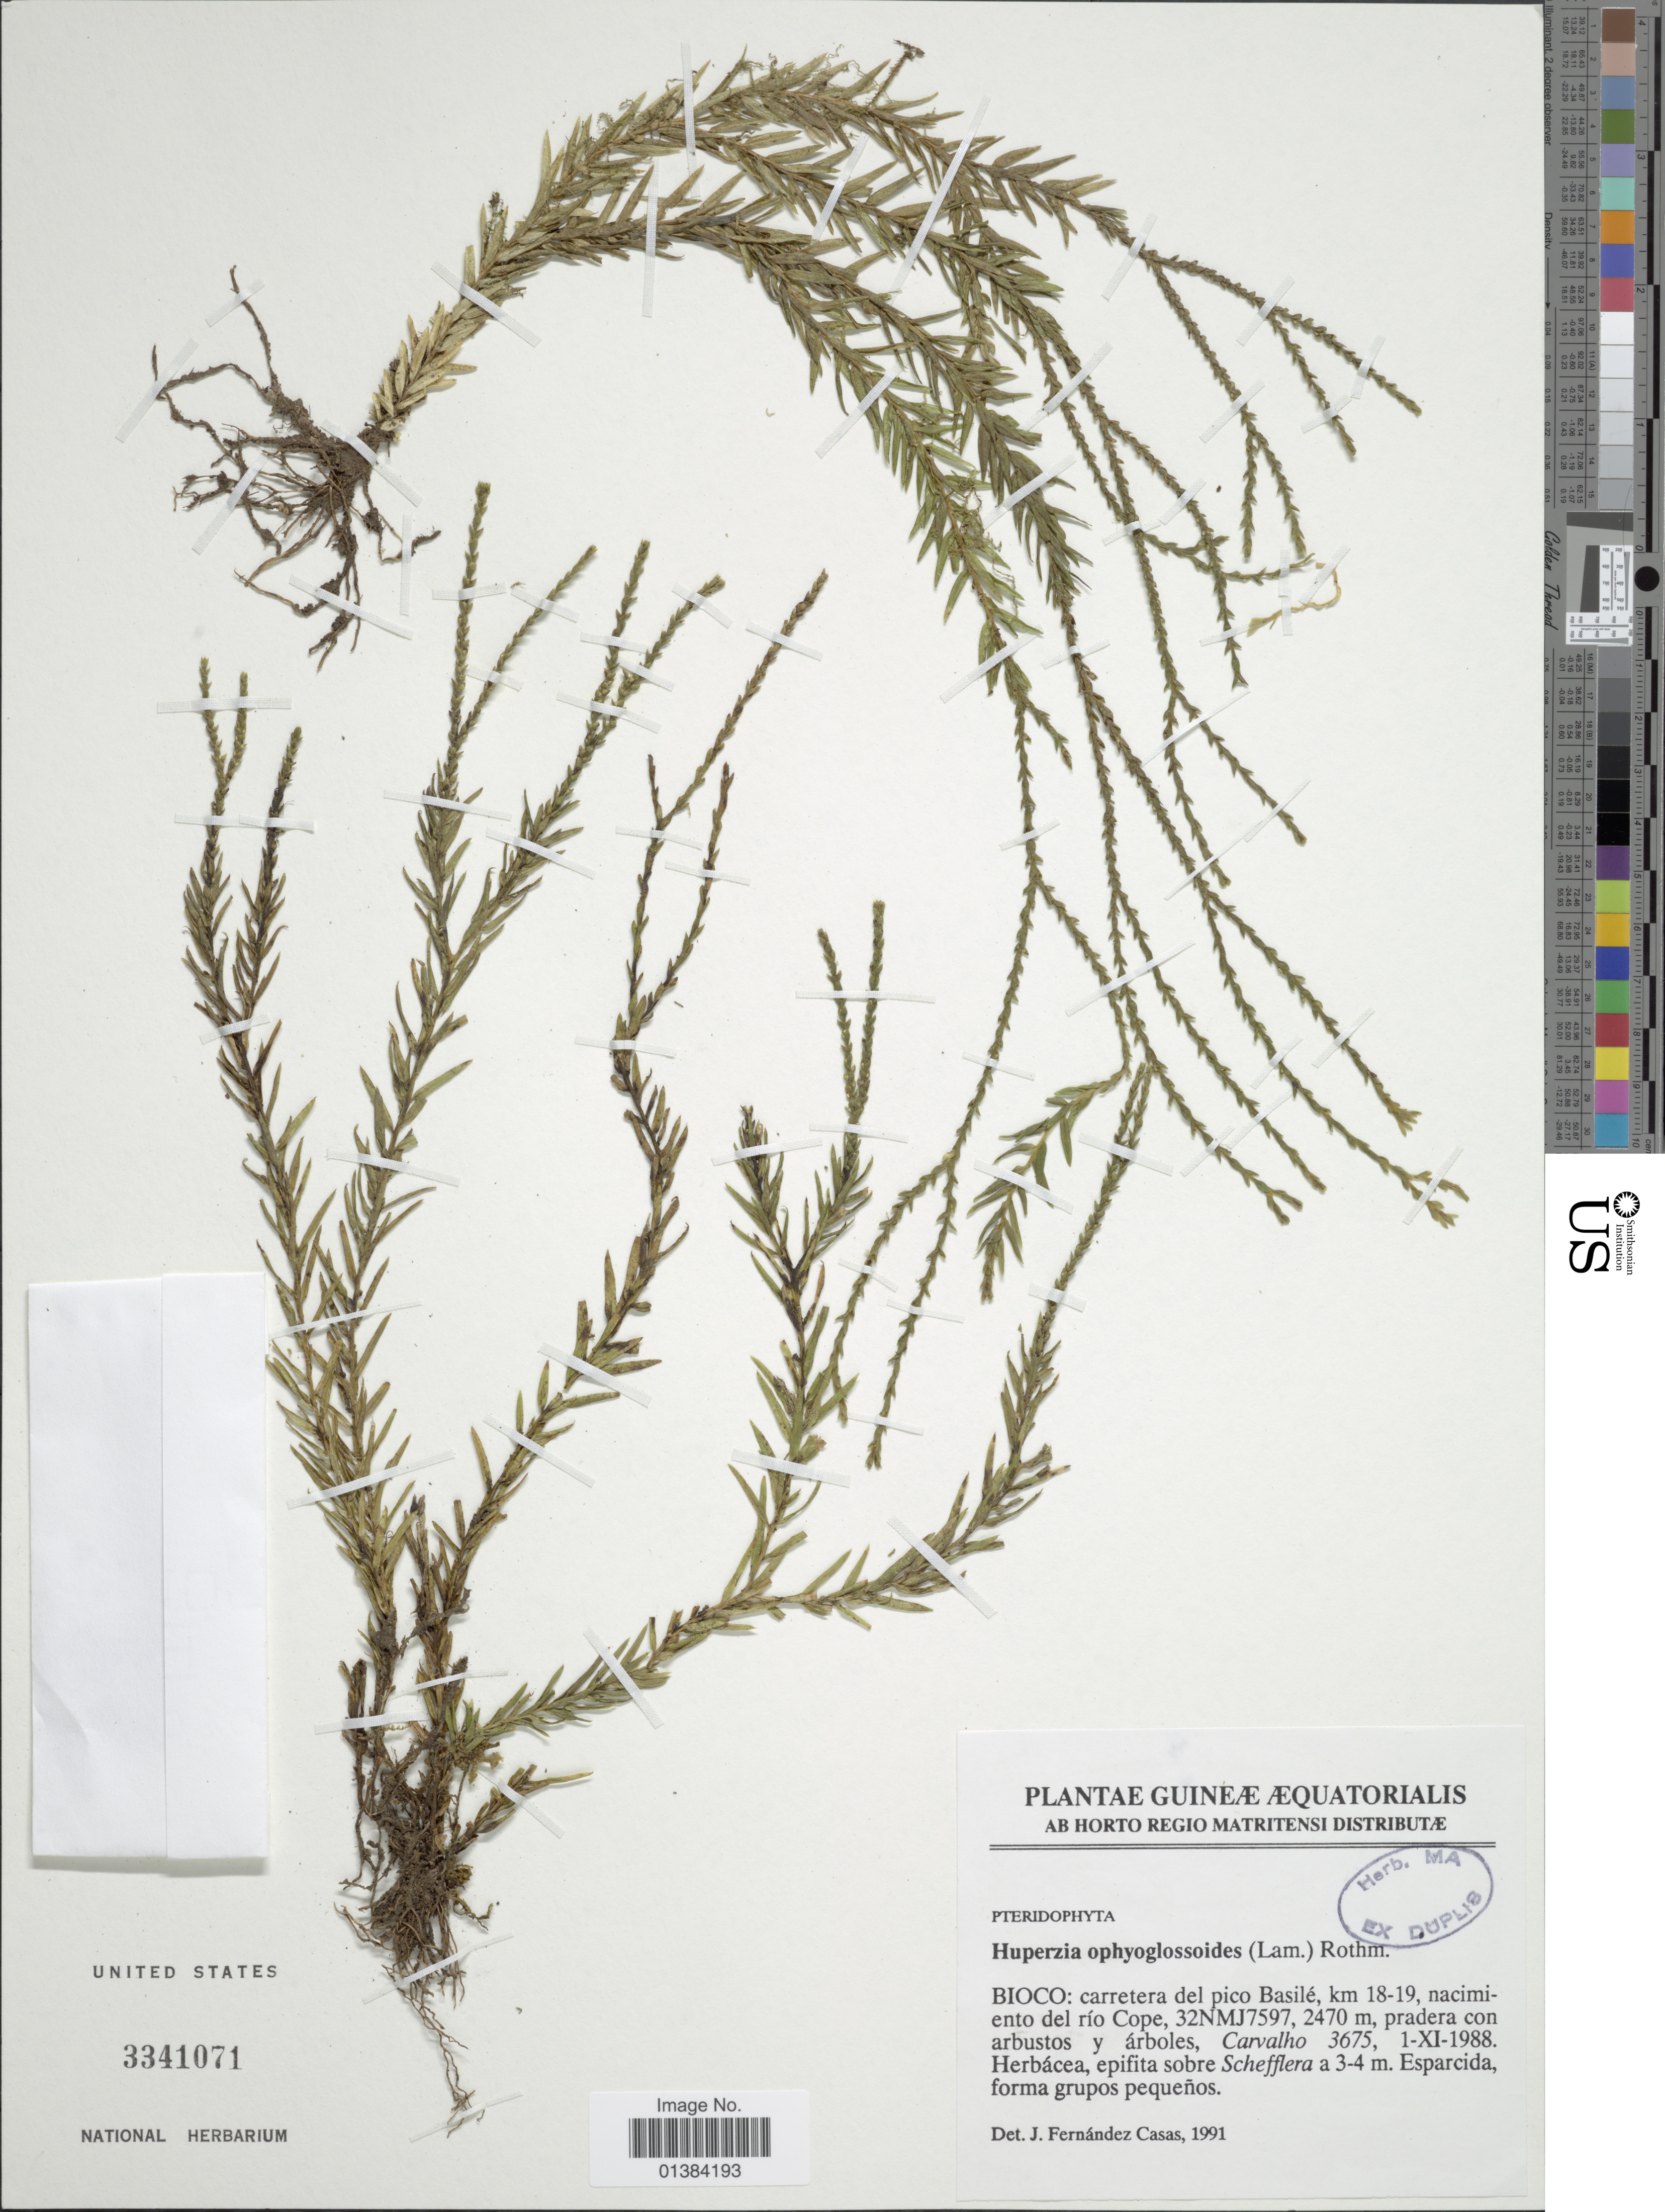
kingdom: Plantae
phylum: Tracheophyta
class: Lycopodiopsida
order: Lycopodiales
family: Lycopodiaceae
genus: Phlegmariurus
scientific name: Phlegmariurus ophioglossoides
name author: (Lam.) A. R. Field & Bostock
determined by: Field, A. R.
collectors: Carvalho, --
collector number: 3675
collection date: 1988-11-01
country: Equatorial Guinea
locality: Guineæ Æquatorialis. Bioco: carretera del pico Basilé, km 18-19, nacimiento del río Cope, 32NMJ7597.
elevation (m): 2470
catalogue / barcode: US 3341071